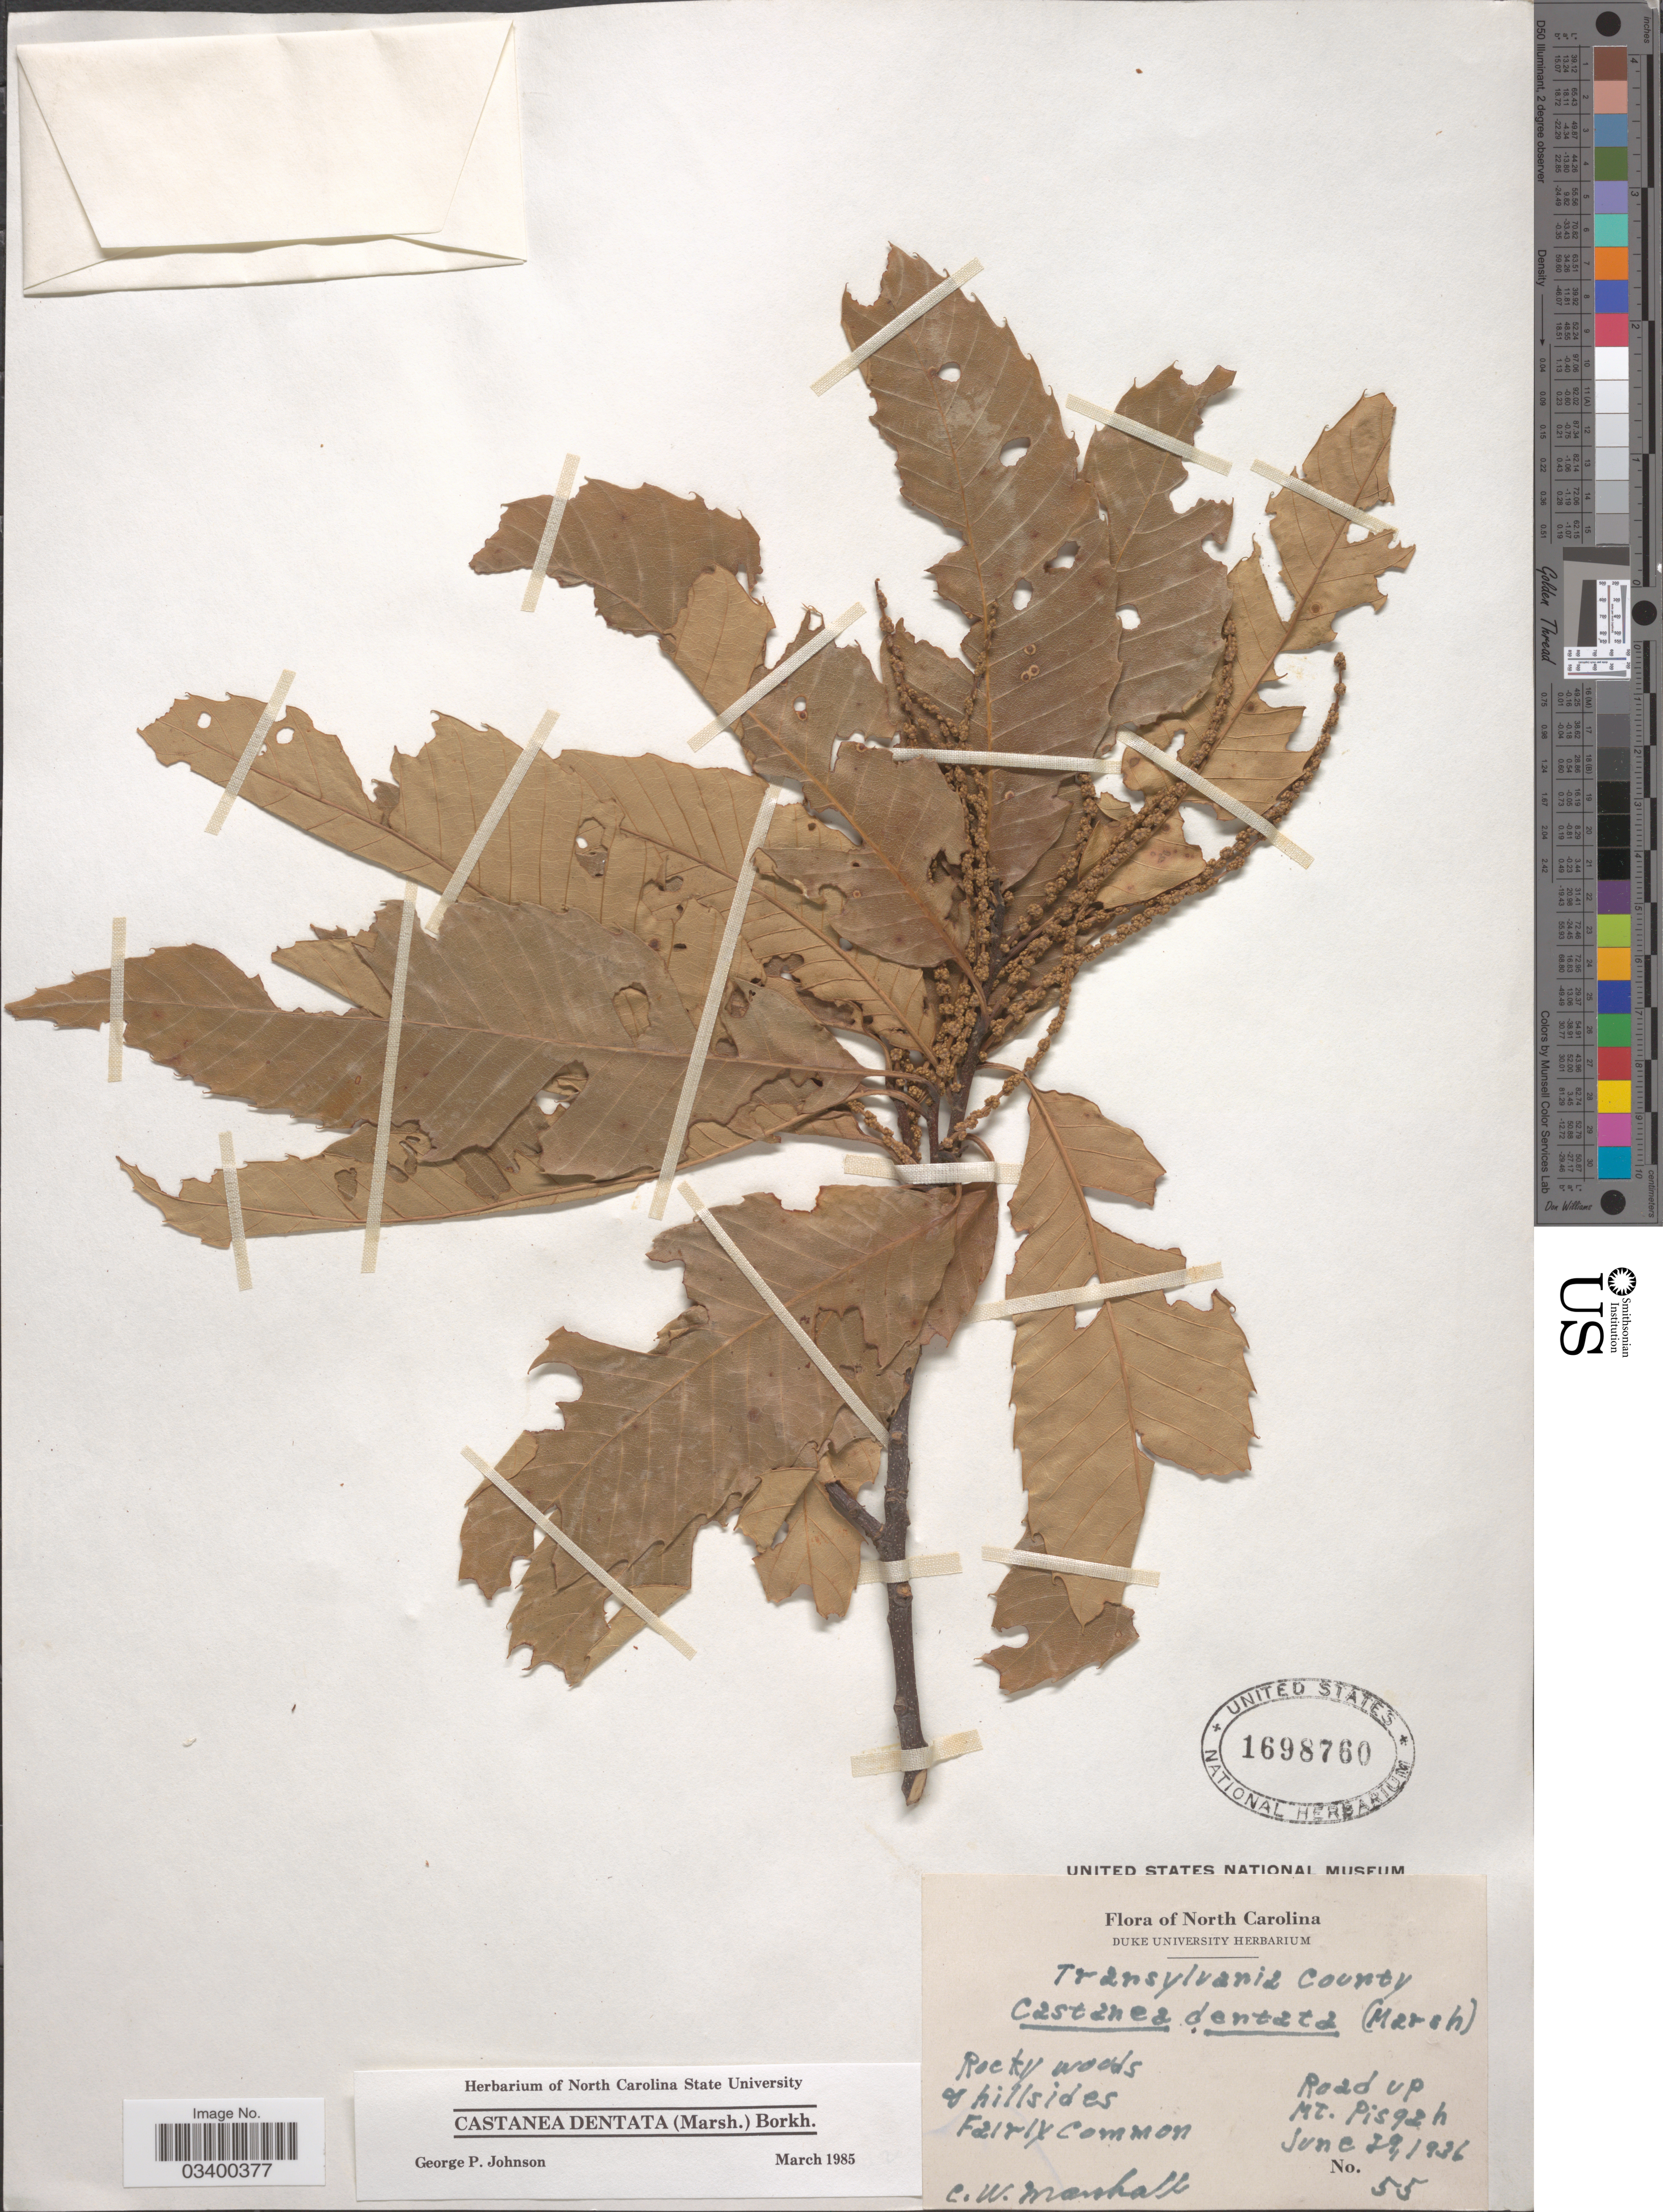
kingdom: Plantae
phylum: Tracheophyta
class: Magnoliopsida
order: Fagales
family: Fagaceae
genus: Castanea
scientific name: Castanea dentata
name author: (Marshall) Borkh.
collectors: C. Marshall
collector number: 55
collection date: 1936-06-29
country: United States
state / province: North Carolina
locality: Road up Mt. Pisgah.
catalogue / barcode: US 1698760